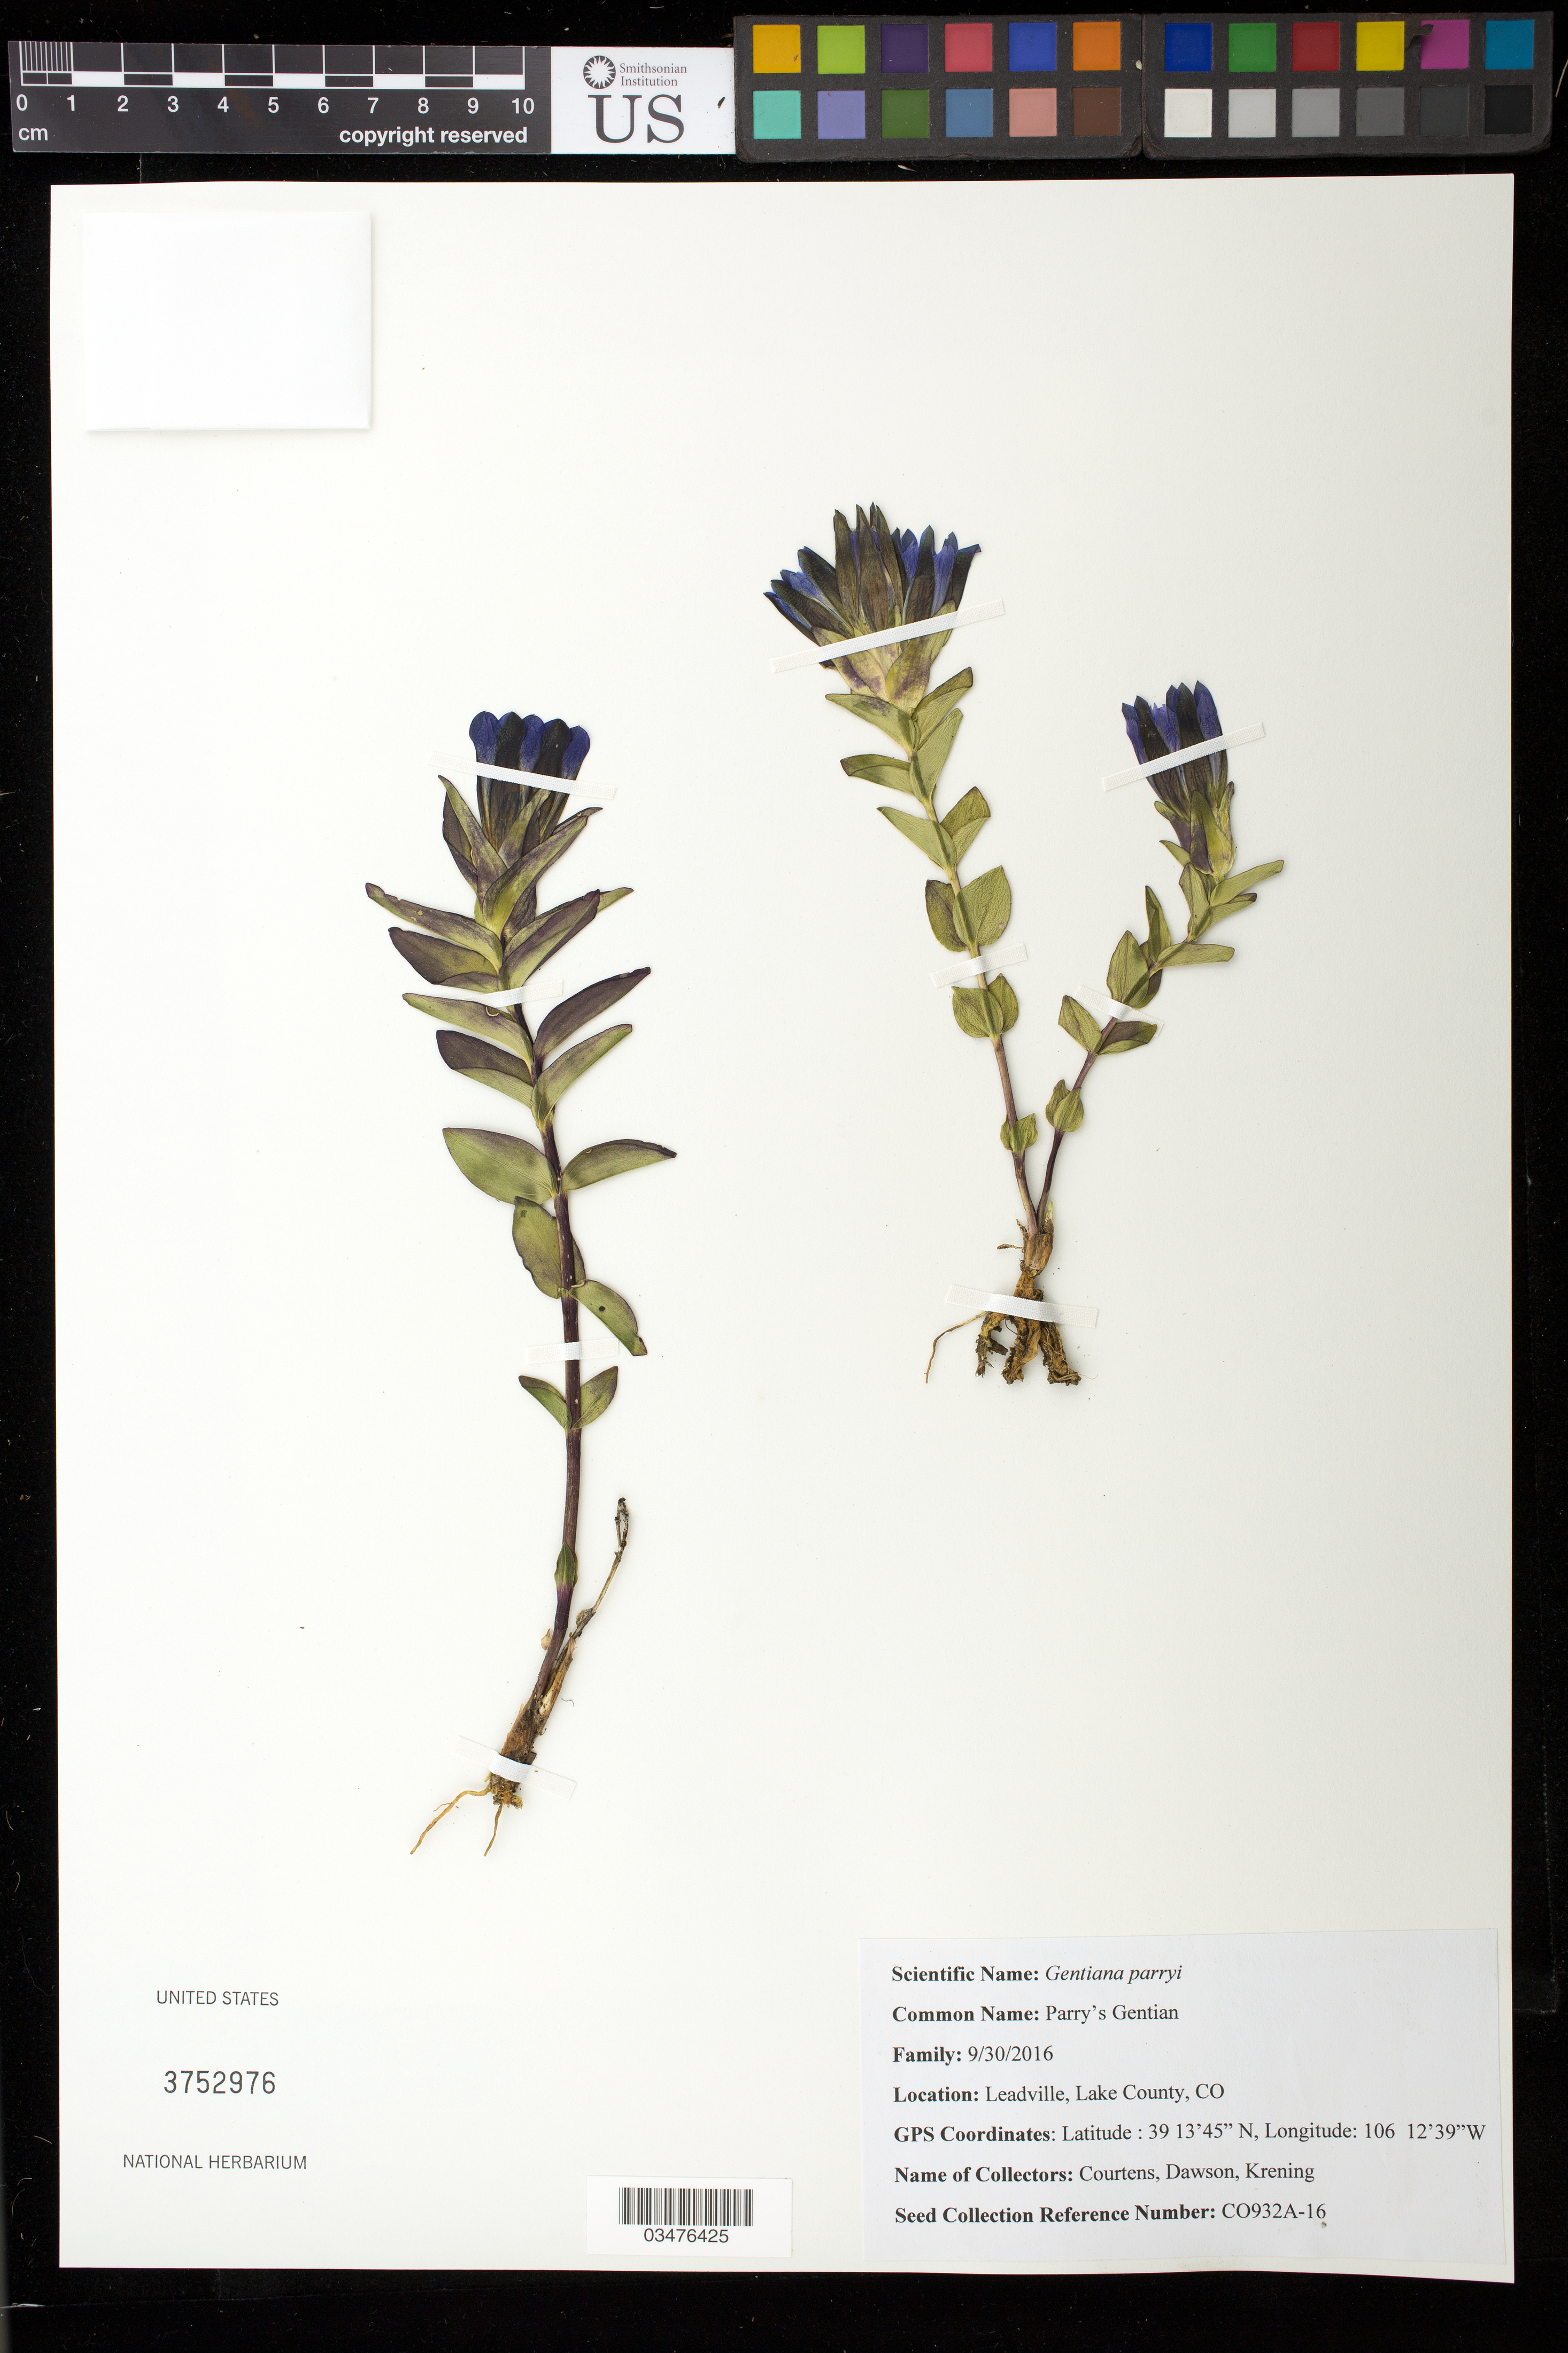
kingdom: Plantae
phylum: Tracheophyta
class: Magnoliopsida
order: Gentianales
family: Gentianaceae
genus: Gentiana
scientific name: Gentiana parryi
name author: Engelm.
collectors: -. Courtens, -. Dawson & -. Krening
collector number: CO932A-16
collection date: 2016-09-30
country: United States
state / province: Colorado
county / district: Lake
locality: Leadville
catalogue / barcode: US 3752976